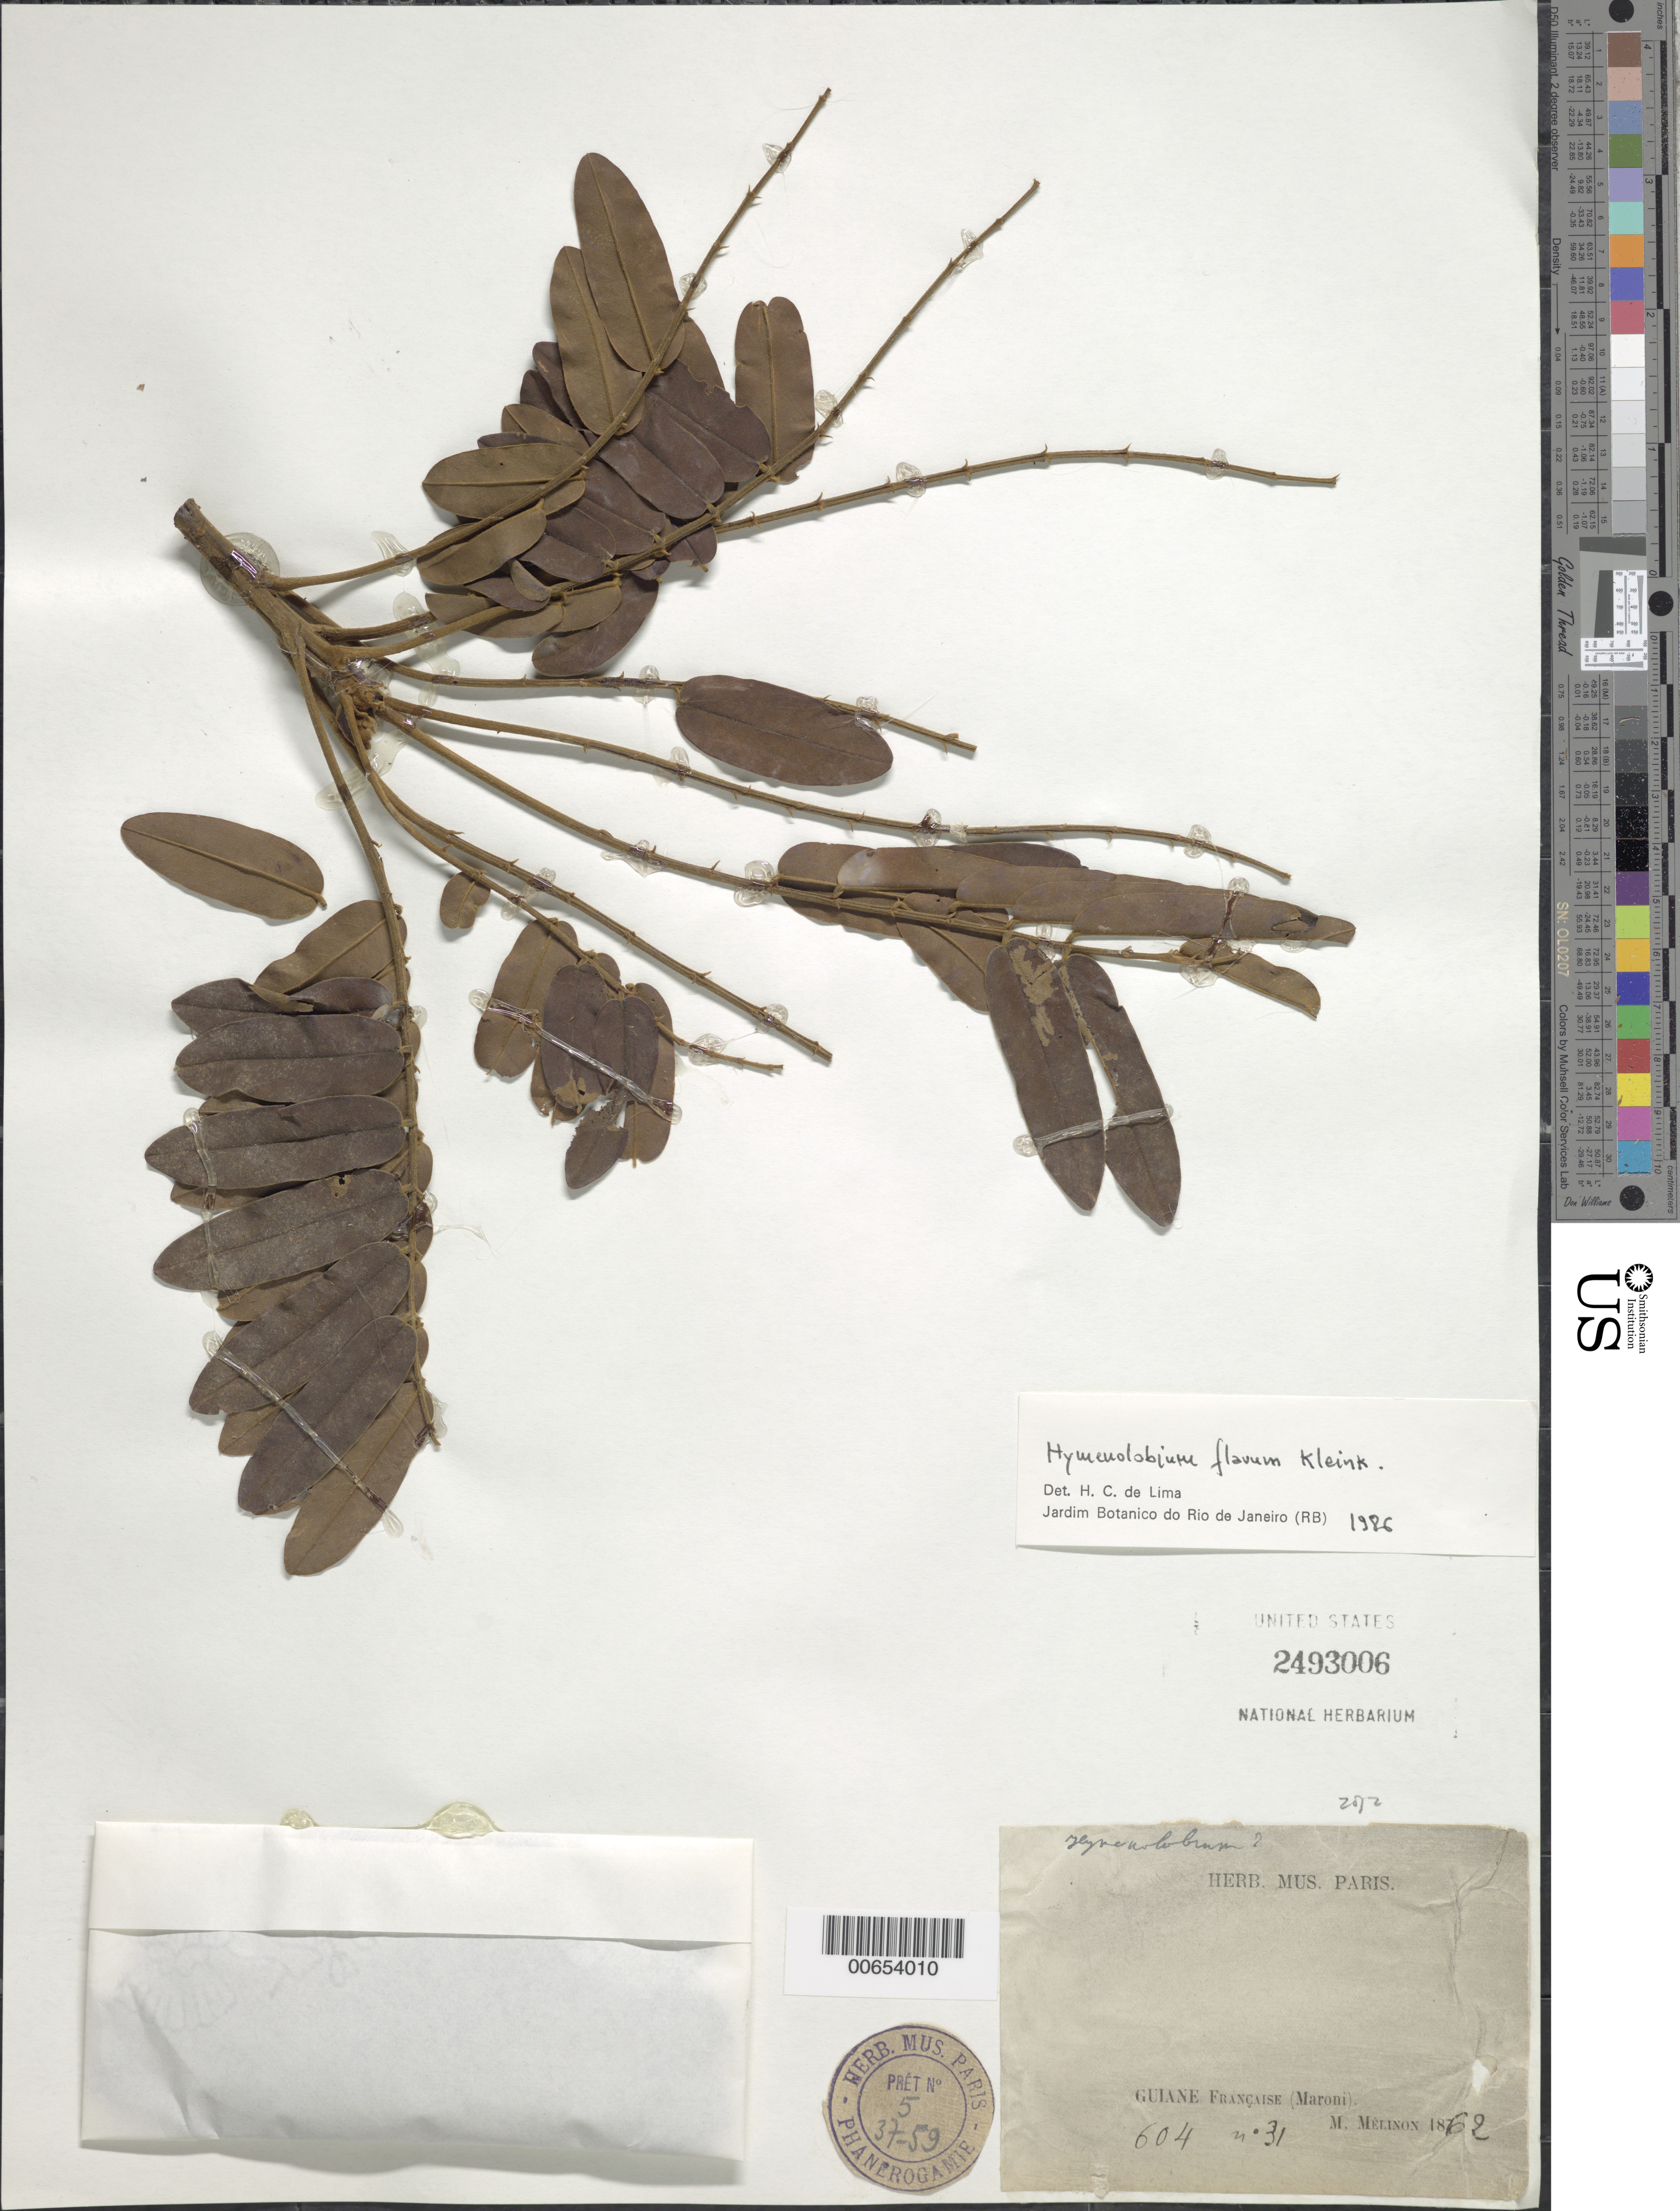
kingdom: Plantae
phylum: Tracheophyta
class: Magnoliopsida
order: Fabales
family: Fabaceae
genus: Hymenolobium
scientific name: Hymenolobium flavum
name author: Kleinhoonte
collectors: M. Melinon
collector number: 604/31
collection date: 1862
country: French Guiana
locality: Guiane Francaise (Maroni)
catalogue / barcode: US 2493006